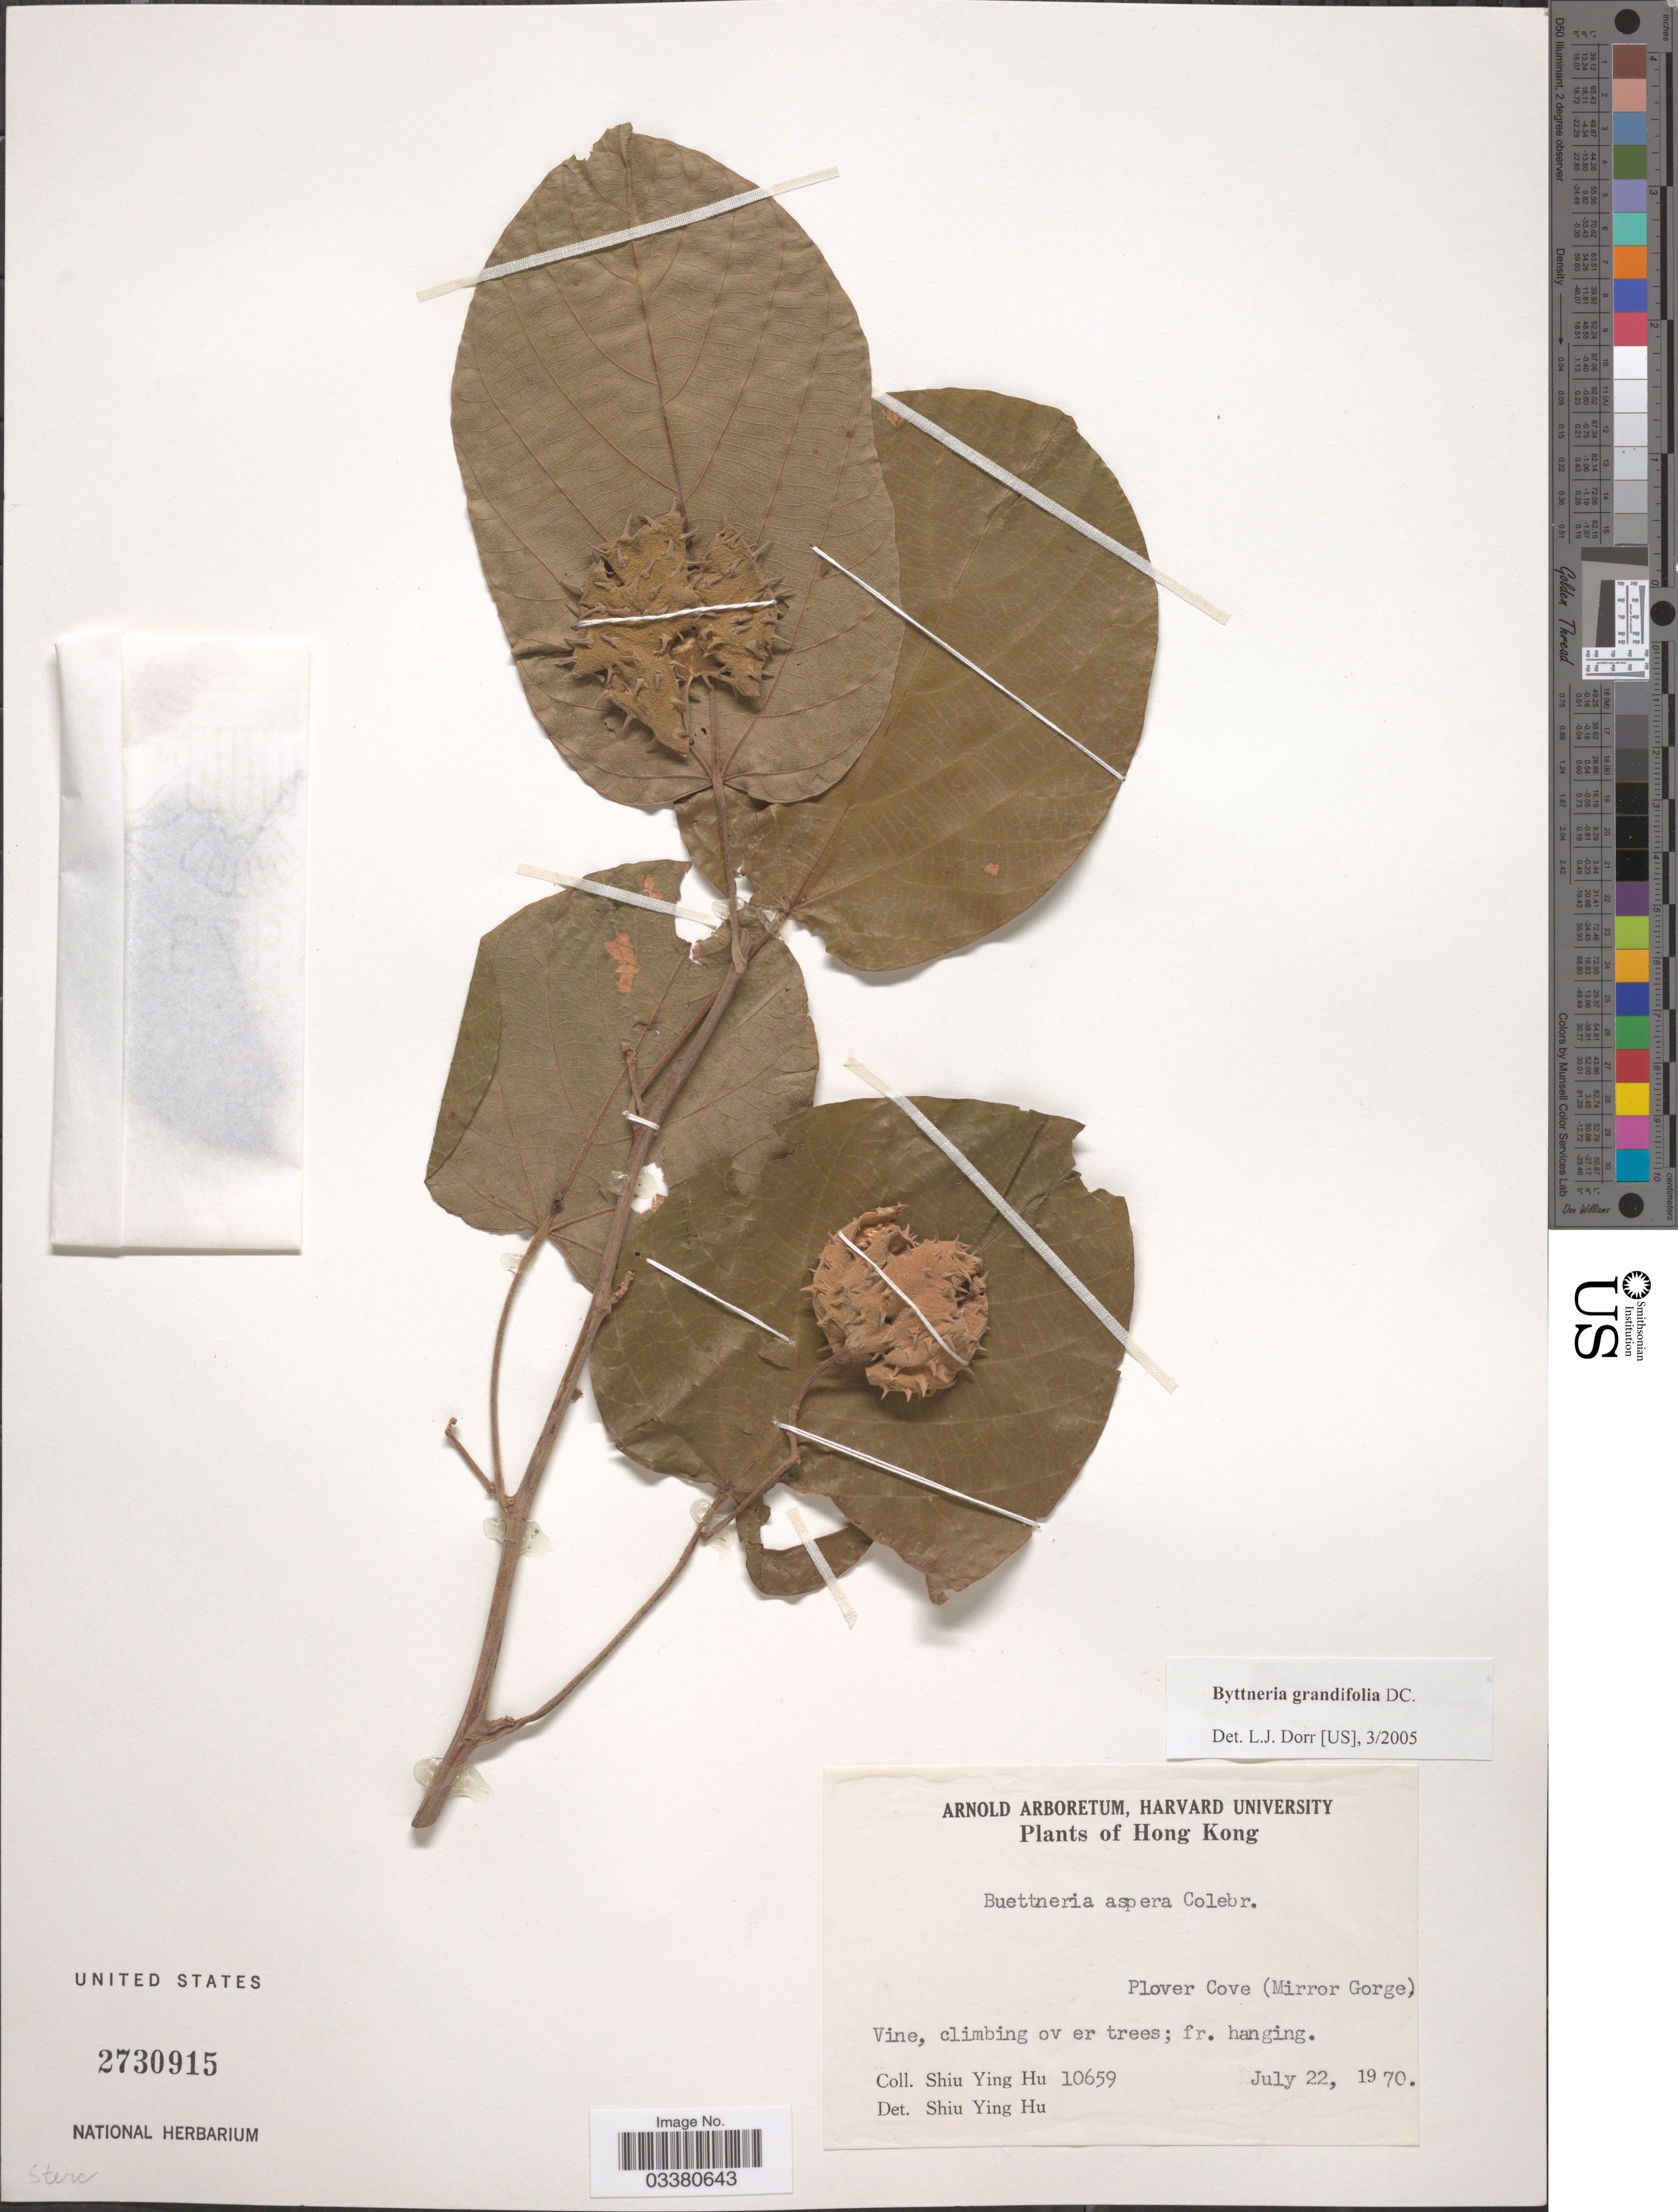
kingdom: Plantae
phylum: Tracheophyta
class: Magnoliopsida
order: Malvales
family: Malvaceae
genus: Byttneria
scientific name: Byttneria grandifolia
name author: DC.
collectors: S. Y. Hu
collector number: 10659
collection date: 1970-07-22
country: China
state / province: Hong Kong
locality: Plover Cove (Mirror Gorge).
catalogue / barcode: US 2730915